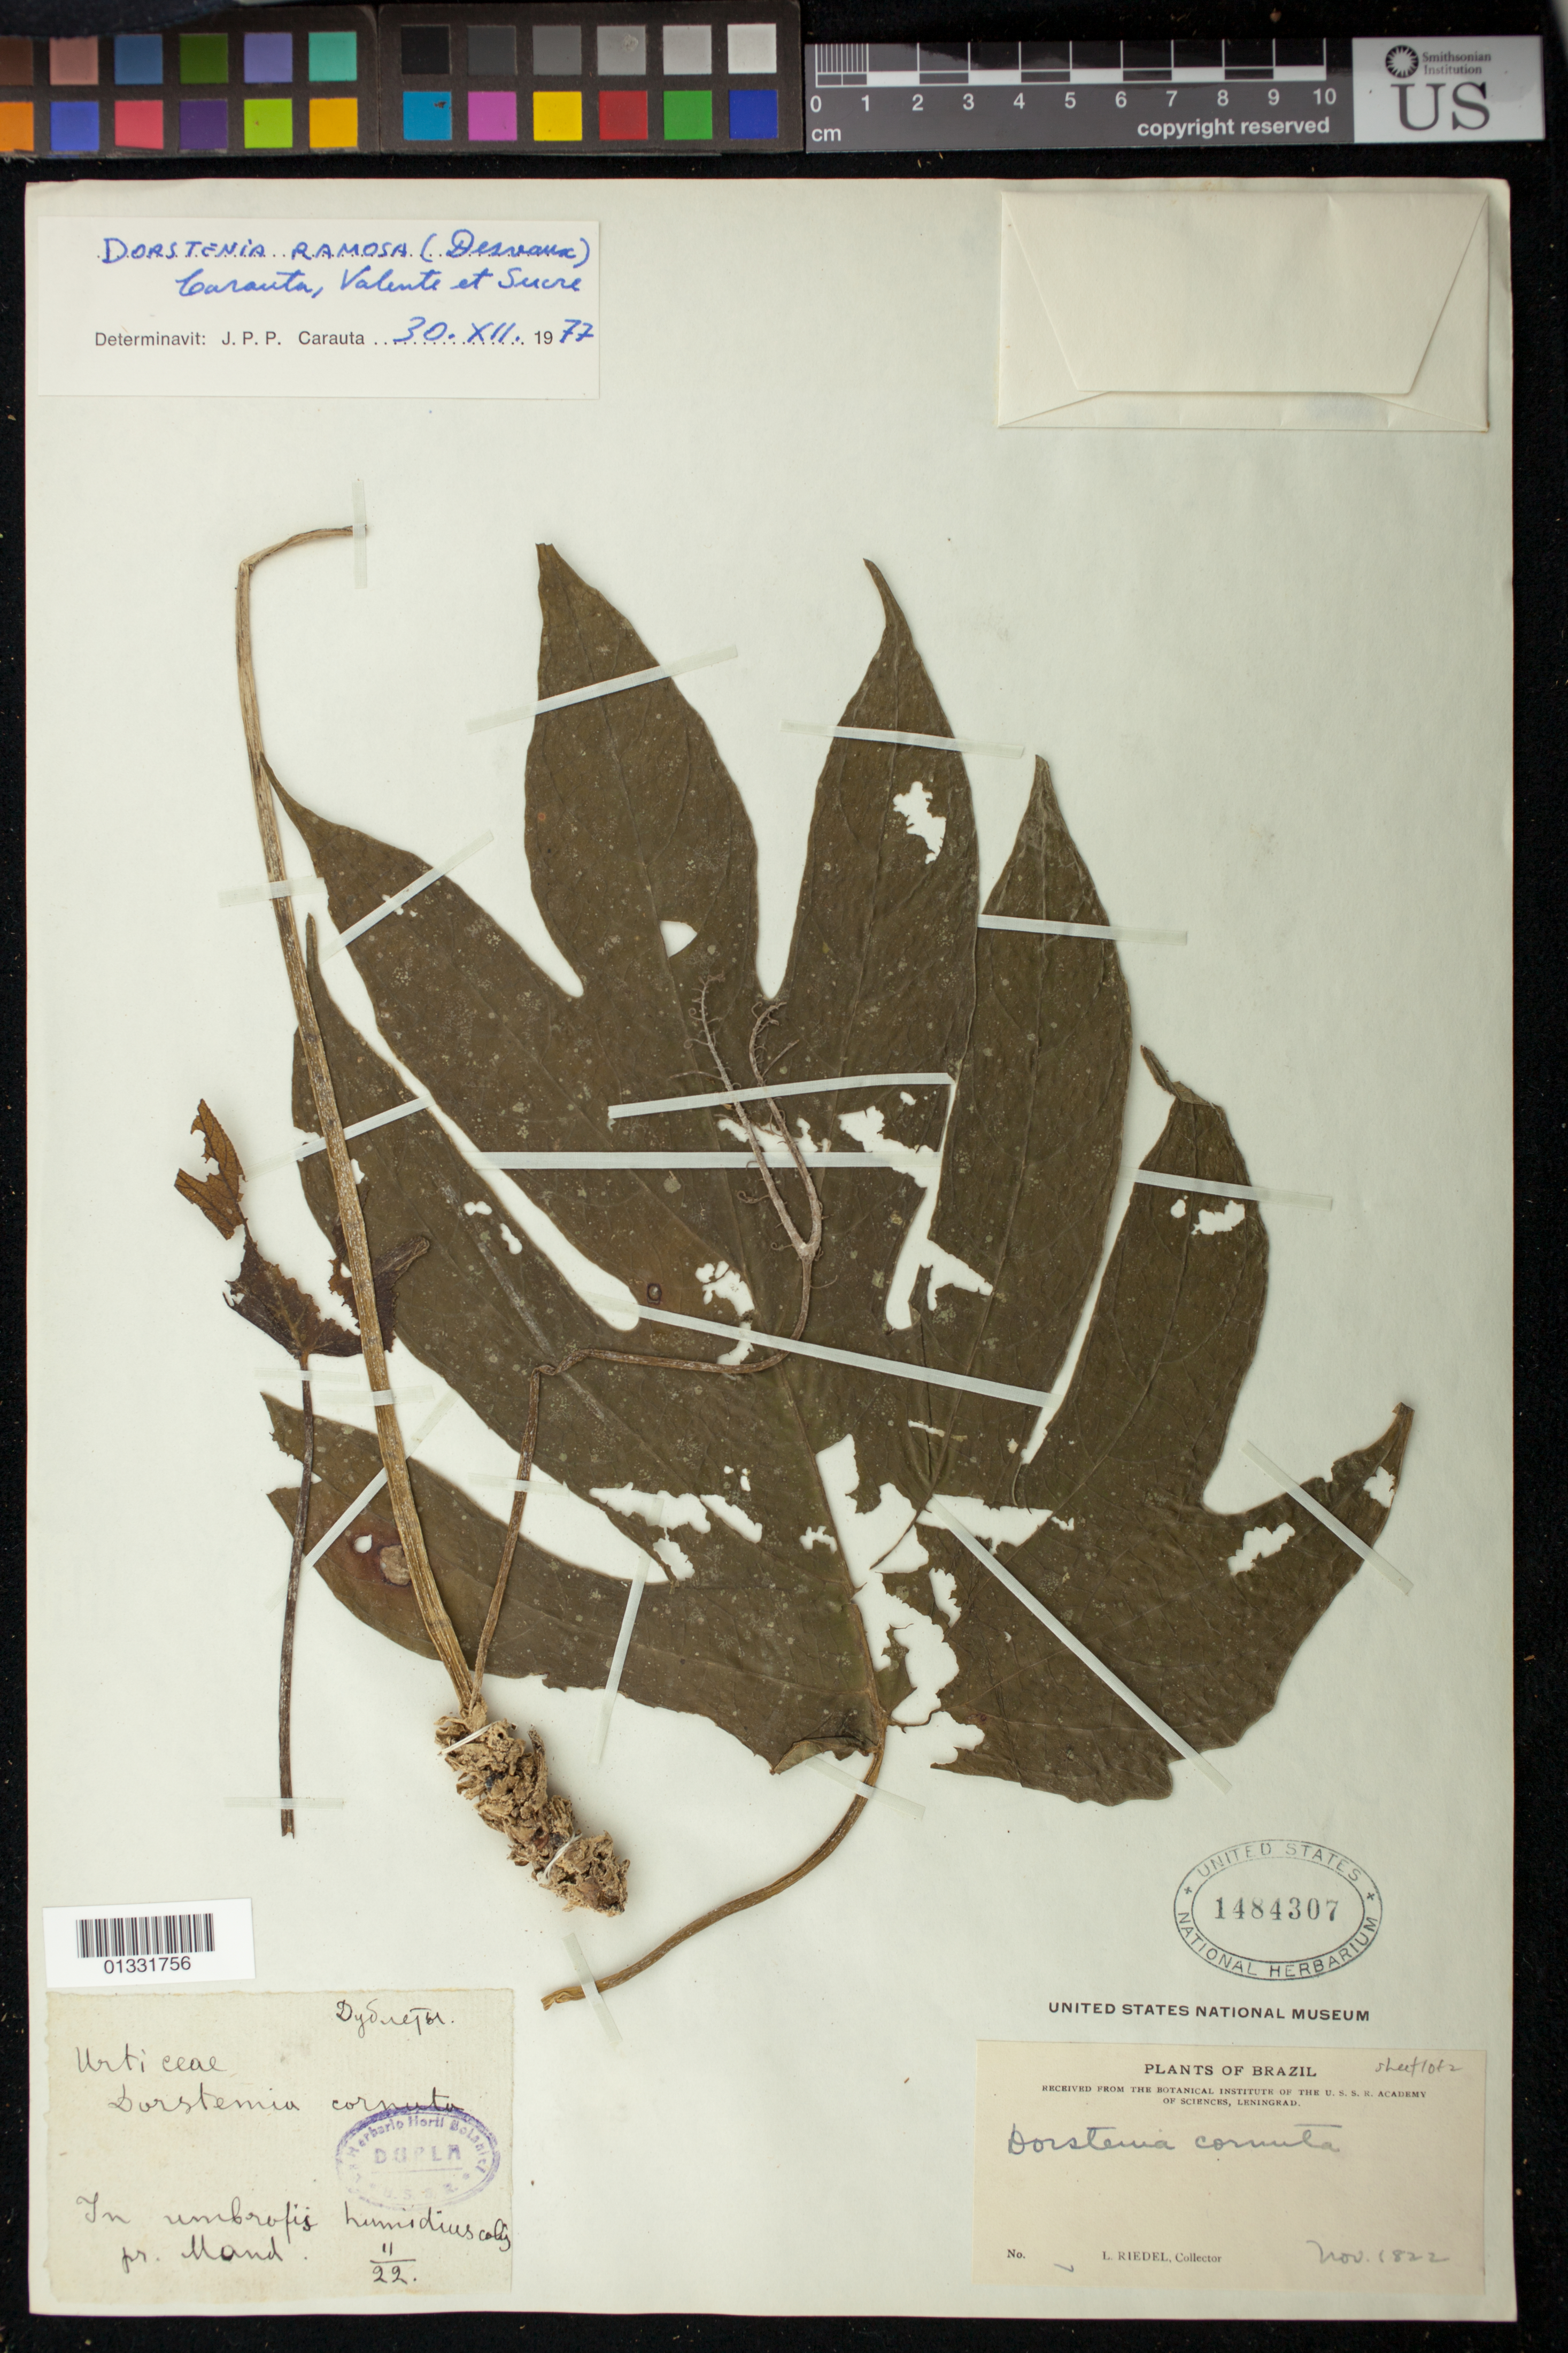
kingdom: Plantae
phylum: Tracheophyta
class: Magnoliopsida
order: Rosales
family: Moraceae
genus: Dorstenia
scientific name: Dorstenia ramosa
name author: (Desv.) Carauta et al.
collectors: L. Riedel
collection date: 1822-11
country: Brazil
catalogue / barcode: US 1484307